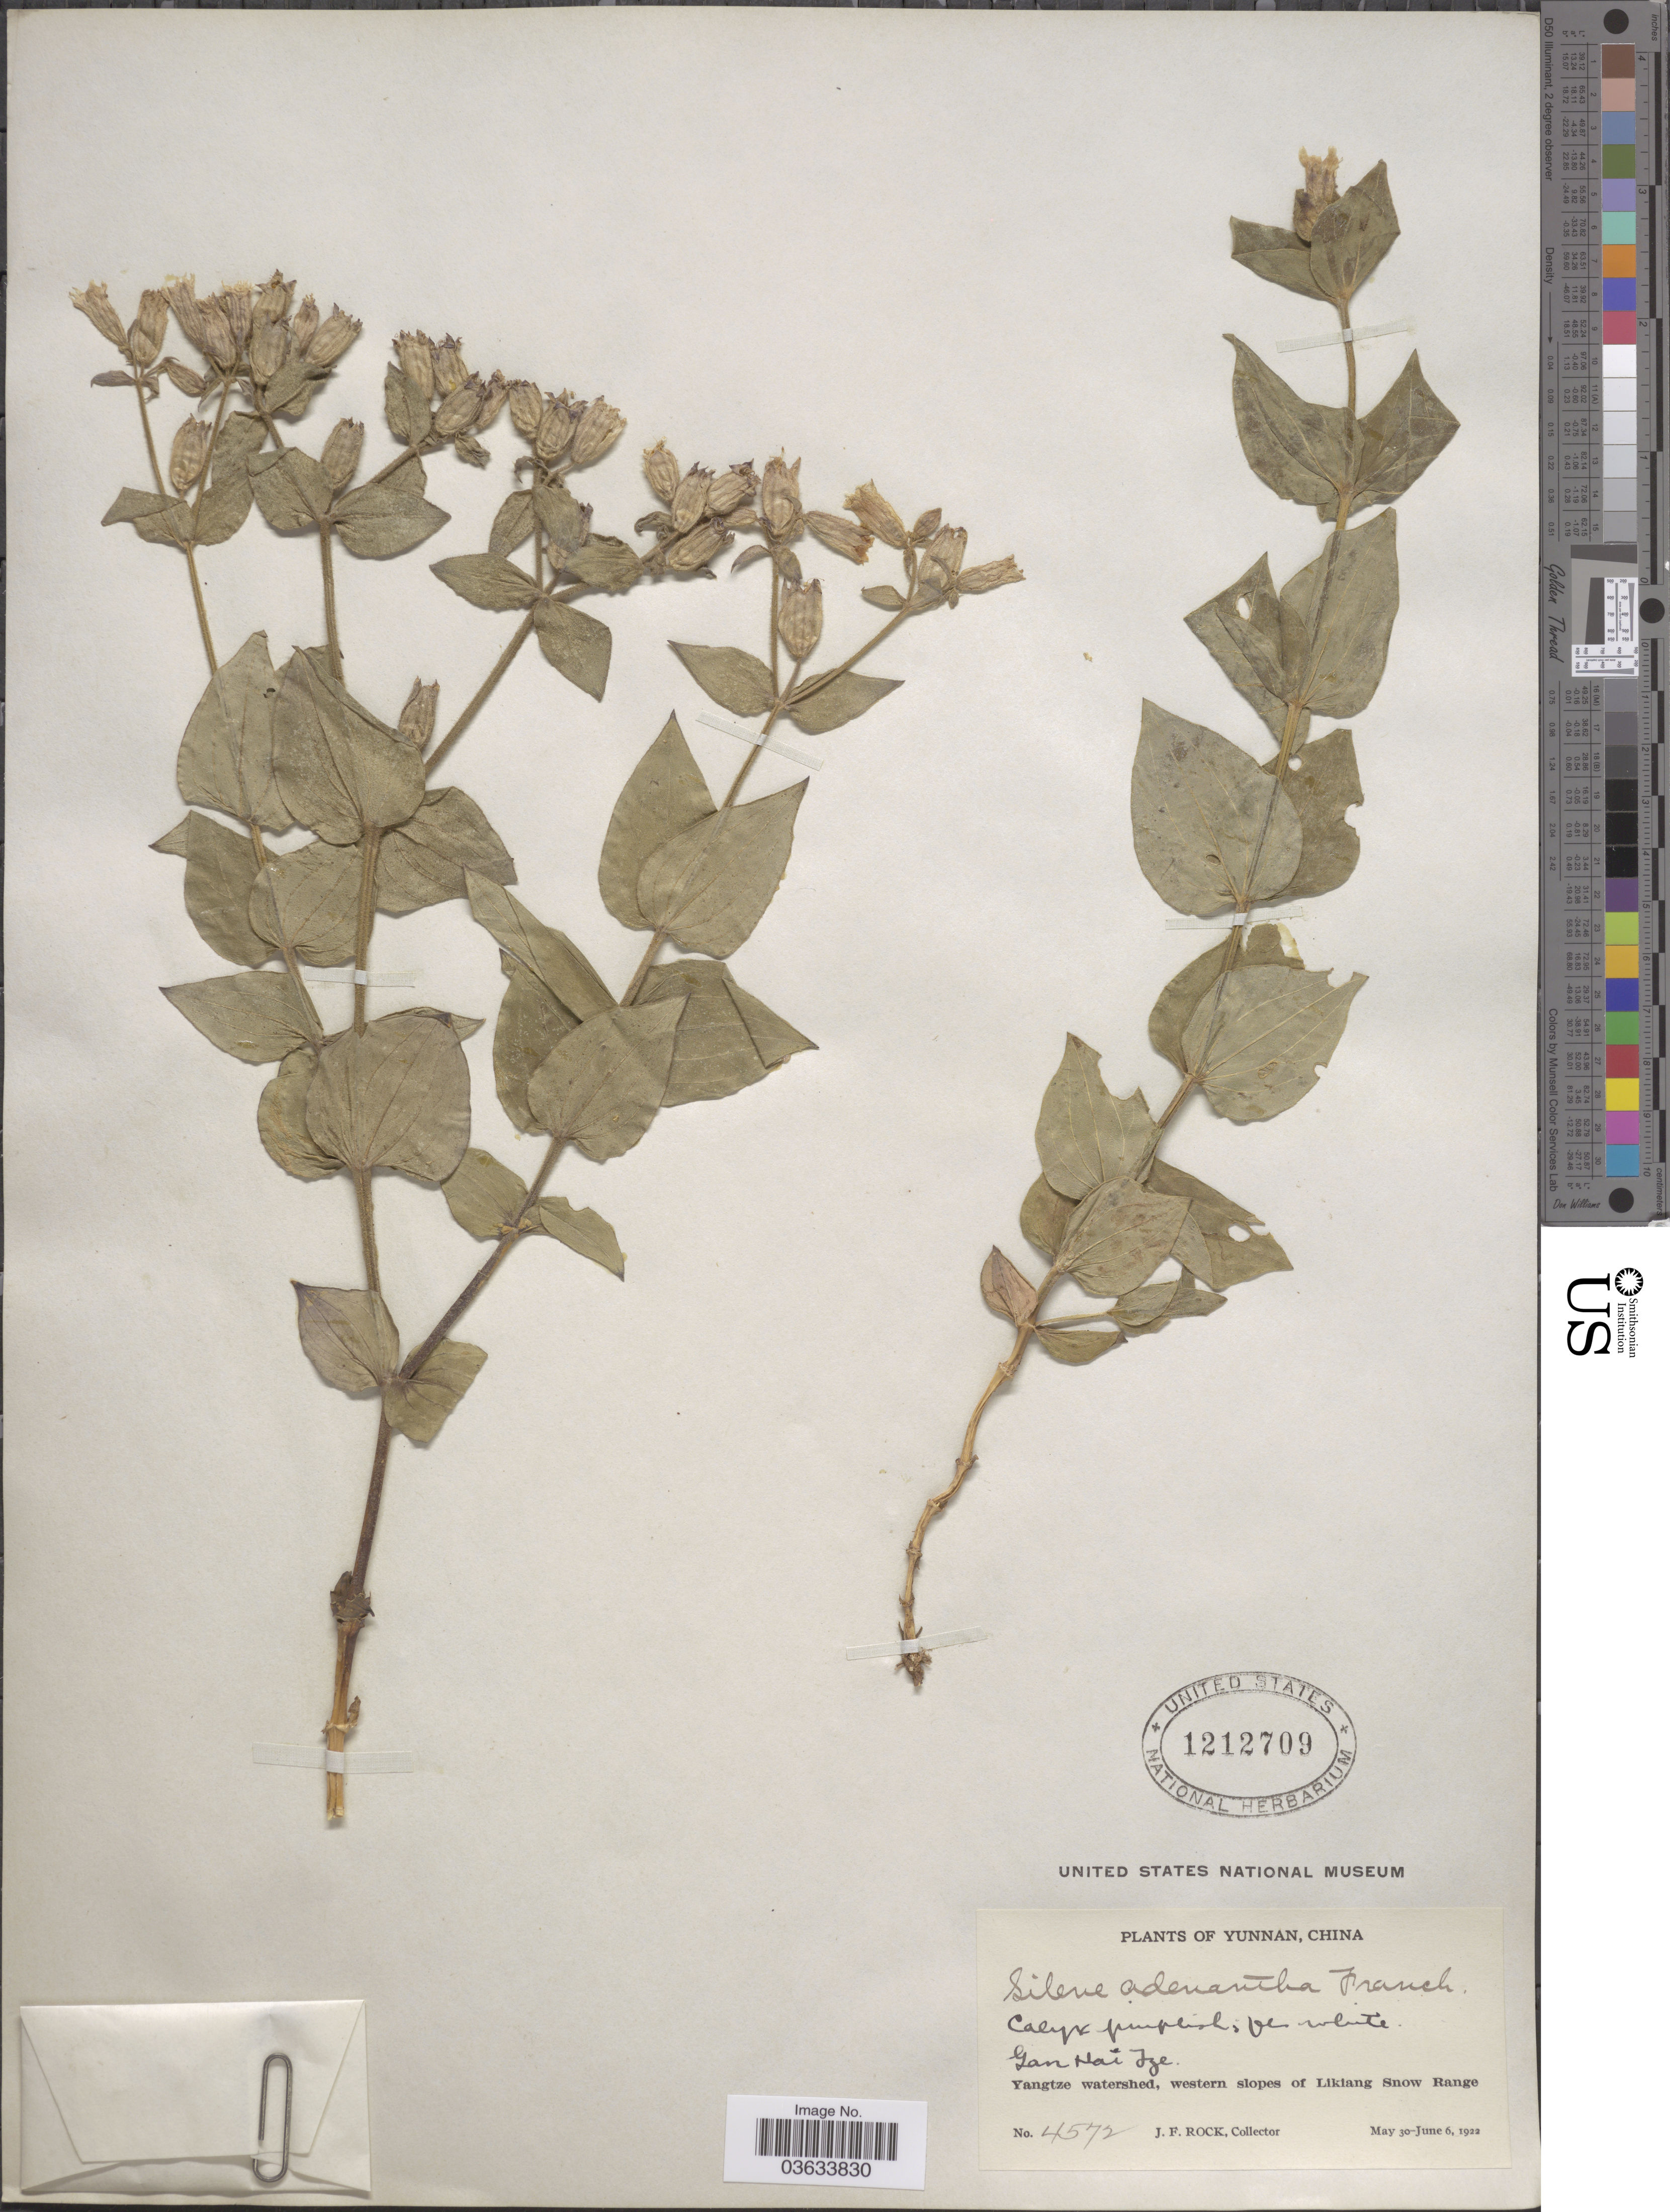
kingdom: Plantae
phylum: Tracheophyta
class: Magnoliopsida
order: Caryophyllales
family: Caryophyllaceae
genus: Silene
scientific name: Silene adenantha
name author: Franch.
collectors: J. Rock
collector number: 4572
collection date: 1922-05-30/1922-06-06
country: China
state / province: Yunnan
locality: Yan Hai Ize. Yangtze watershed, western slopes of Likiang Snow Range.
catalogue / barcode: US 1212709